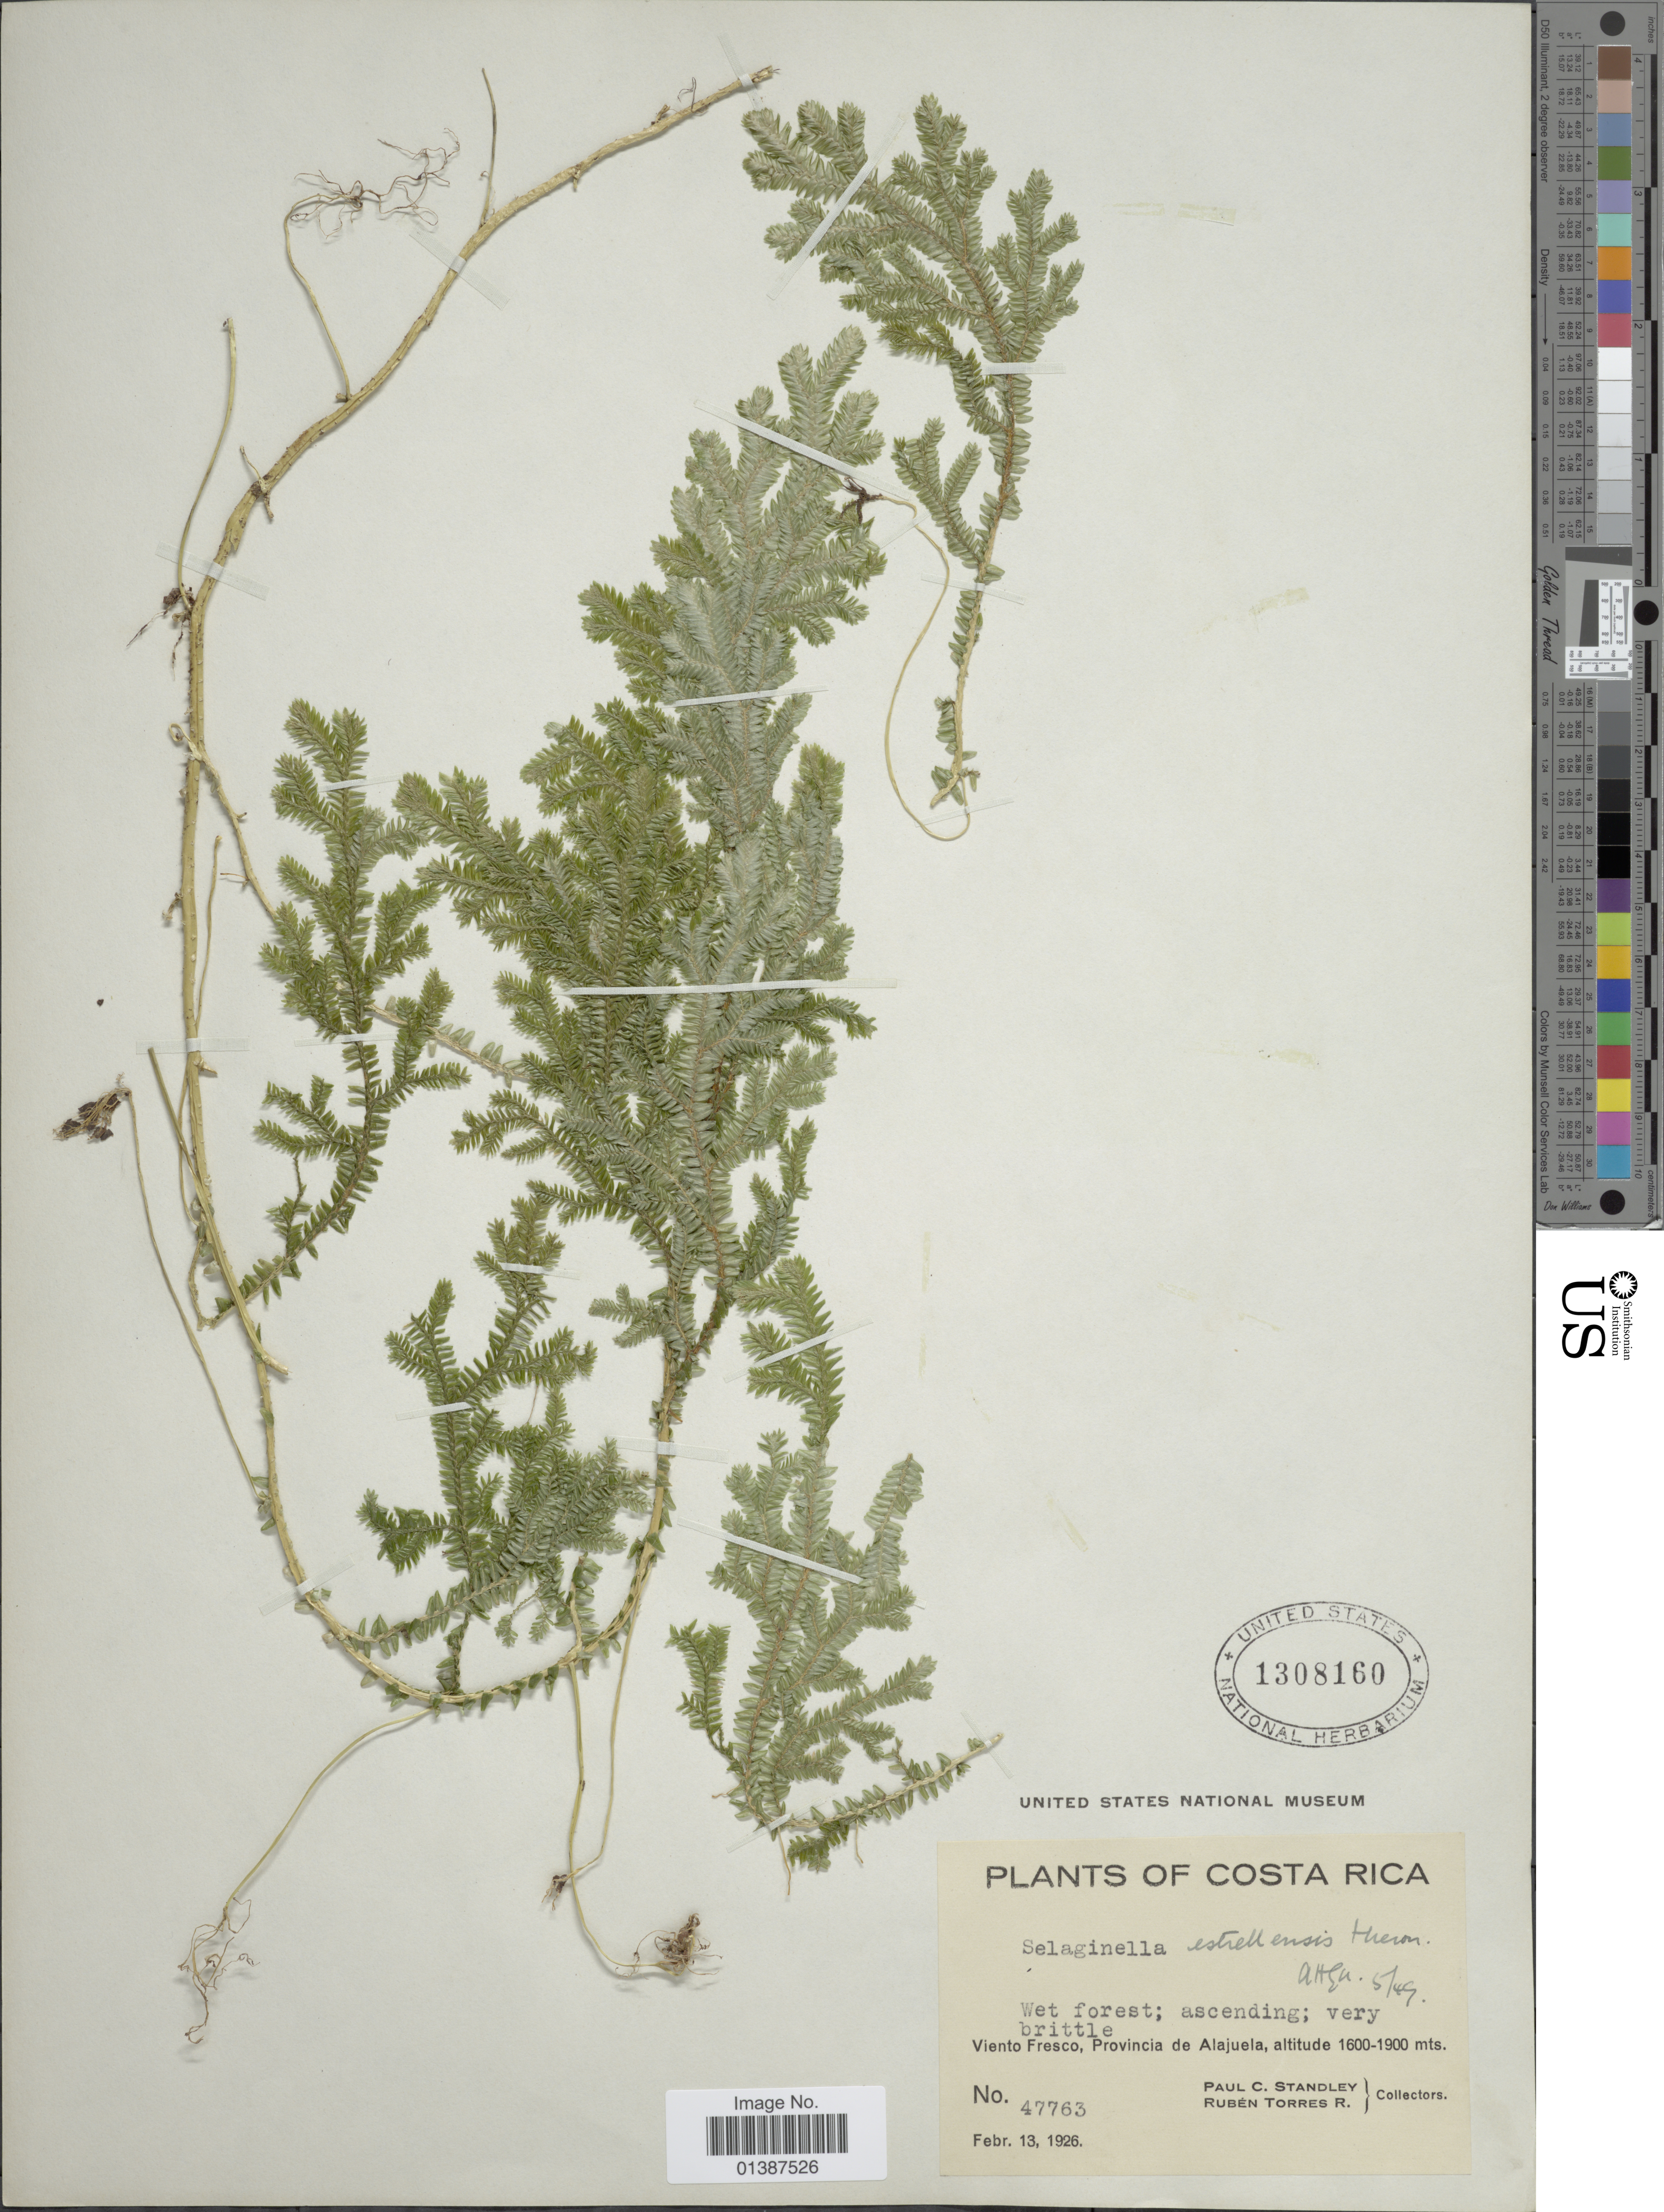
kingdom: Plantae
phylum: Tracheophyta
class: Lycopodiopsida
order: Selaginellales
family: Selaginellaceae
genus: Selaginella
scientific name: Selaginella estrellensis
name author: Hieron.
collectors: P. C. Standley & R. Torres Rojas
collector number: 47763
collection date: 1926-02-13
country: Costa Rica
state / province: Alajuela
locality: Vientp Fresco, provincia de Alajuela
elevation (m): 1600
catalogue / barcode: US 1308160